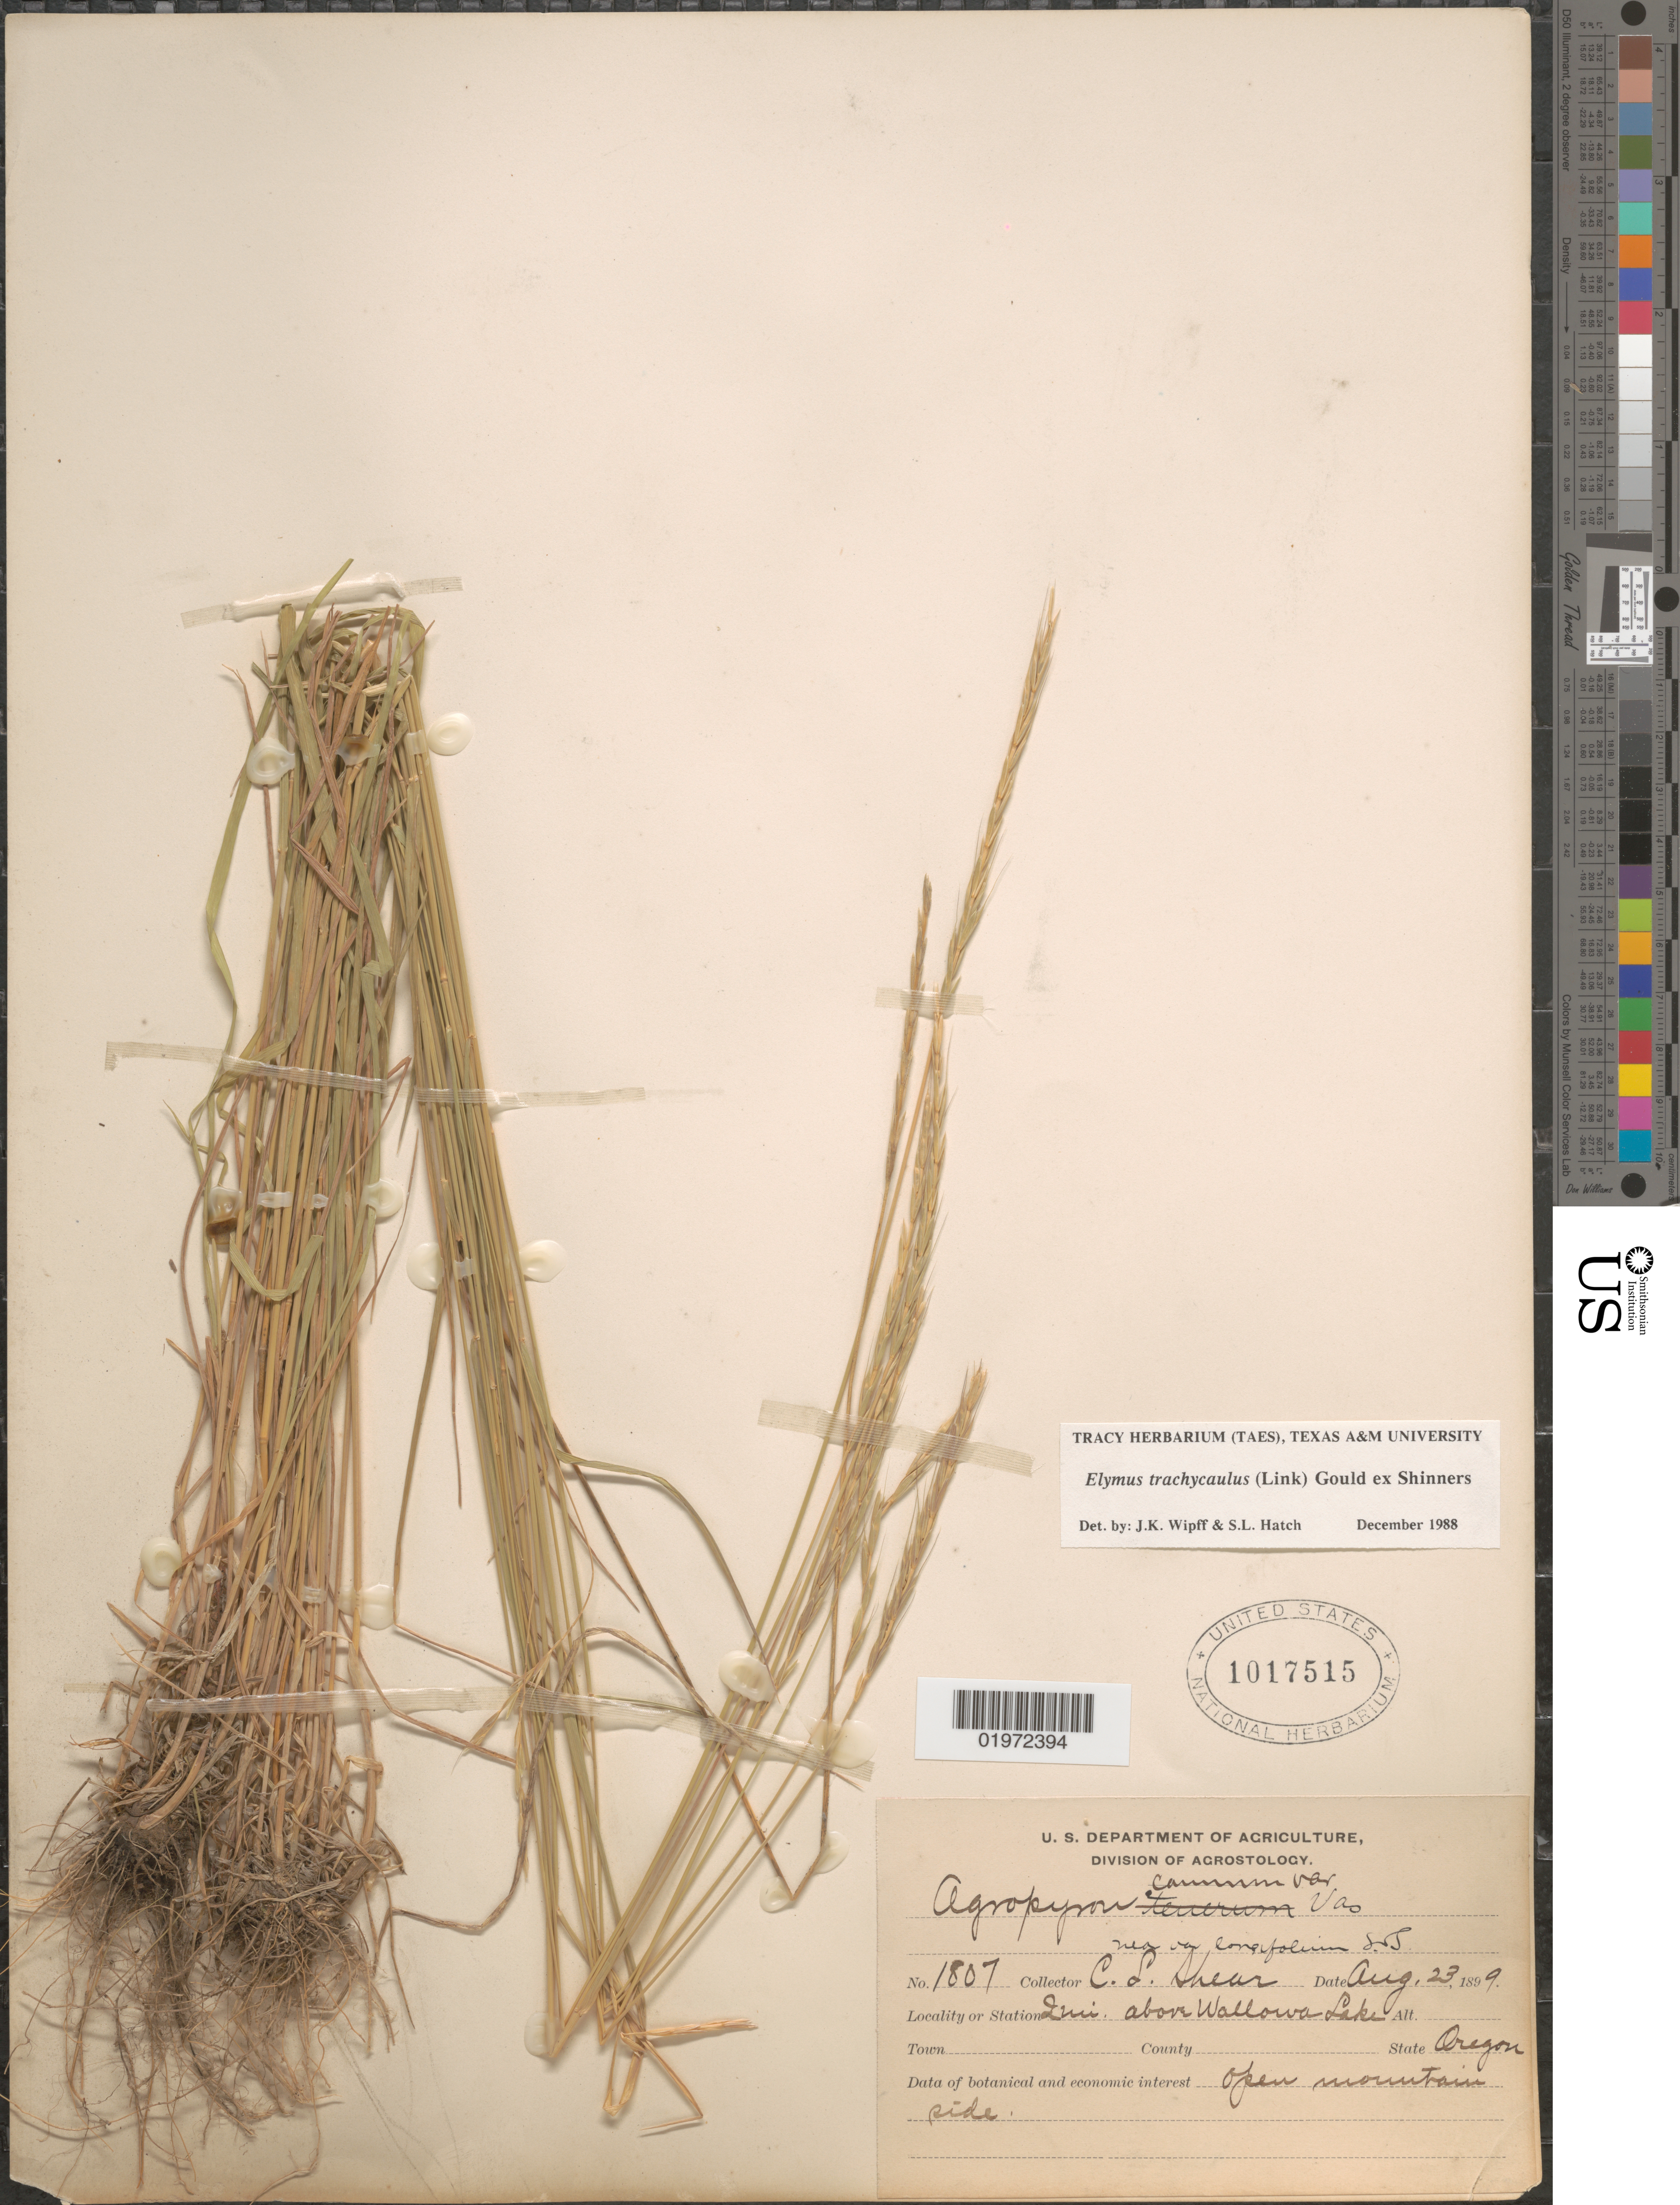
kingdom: Plantae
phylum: Tracheophyta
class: Liliopsida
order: Poales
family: Poaceae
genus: Elymus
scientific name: Elymus trachycaulus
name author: (Link) Gould ex Shinners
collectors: C. L. Shear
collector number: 1807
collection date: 1899-08-23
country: United States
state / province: Oregon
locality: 2 mi. above Wallowa Lake. Open mountain side.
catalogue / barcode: US 1017515